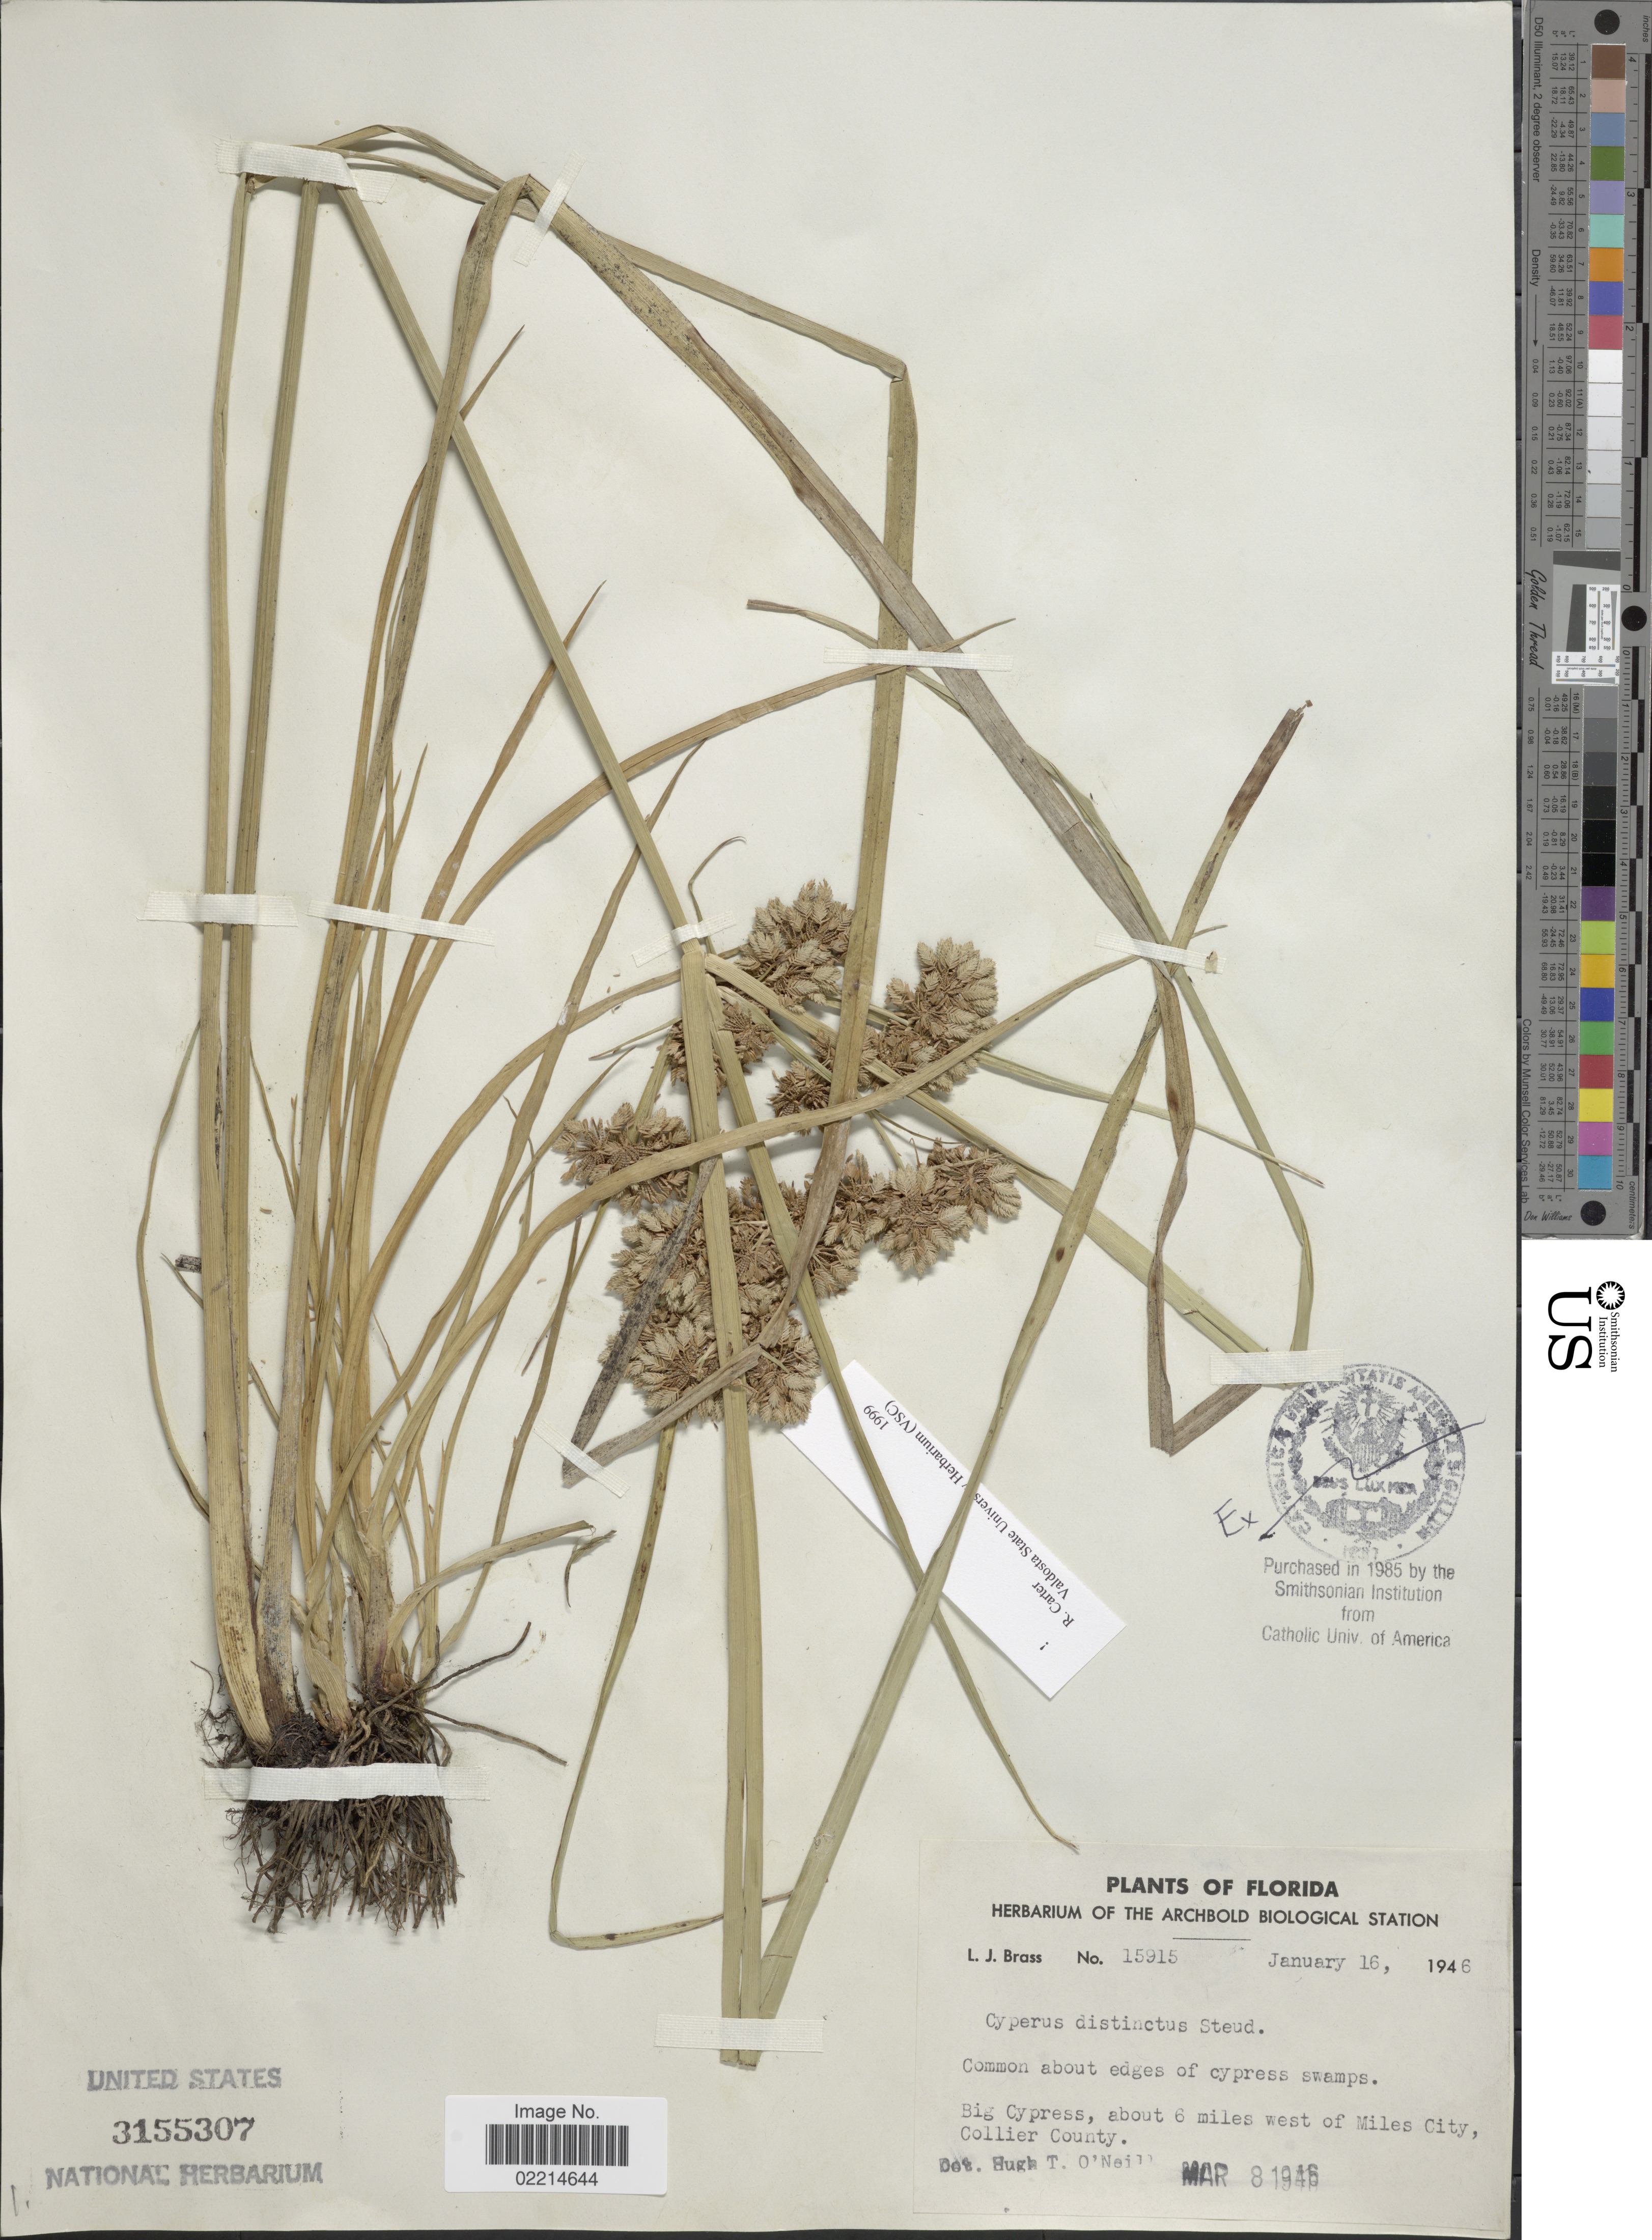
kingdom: Plantae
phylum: Tracheophyta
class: Liliopsida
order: Poales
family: Cyperaceae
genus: Cyperus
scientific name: Cyperus distinctus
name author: Steud.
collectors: L. J. Brass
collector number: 15915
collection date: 1946-01-16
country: United States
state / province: Florida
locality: Big Cypress, about 6 miles west of Miles City, Collier County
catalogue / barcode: US 3155307